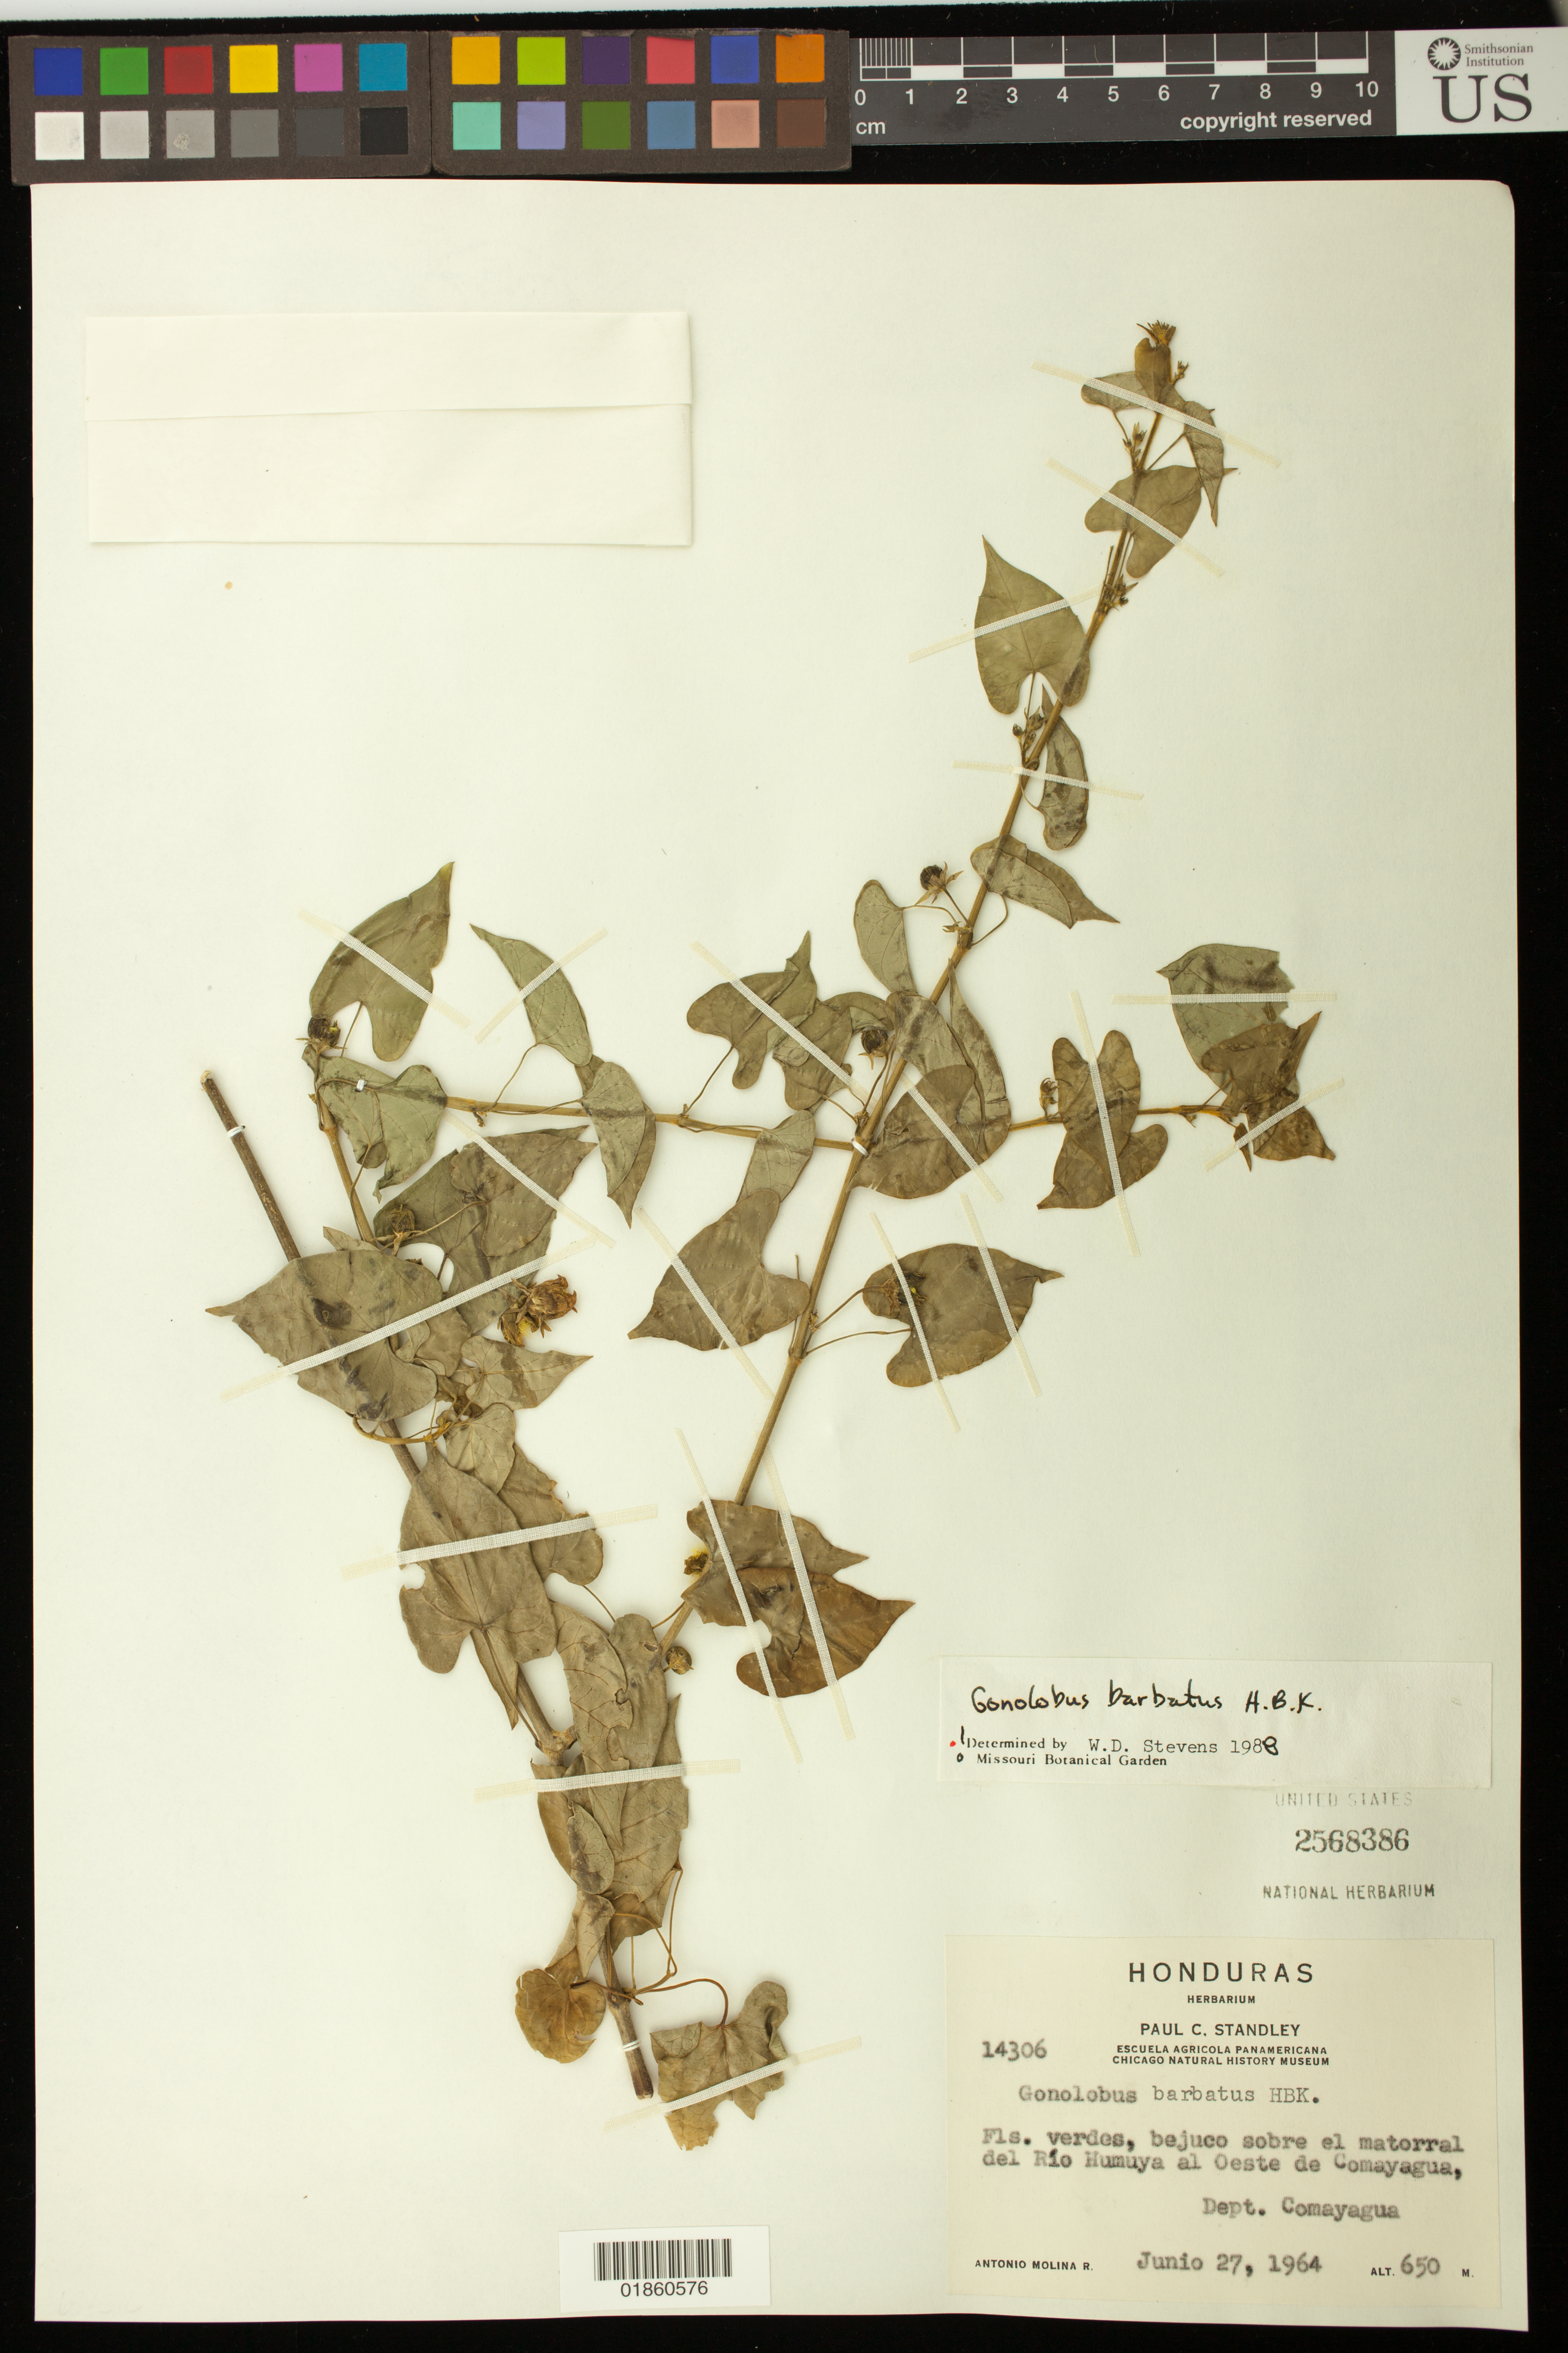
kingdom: Plantae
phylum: Tracheophyta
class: Magnoliopsida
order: Gentianales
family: Apocynaceae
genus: Gonolobus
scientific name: Gonolobus barbatus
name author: Kunth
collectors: A. Molina R.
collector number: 14306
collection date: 1964-06-27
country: Honduras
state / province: Comayagua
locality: del Rio Humuya al Oeste de Comayagua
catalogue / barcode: US 2568386